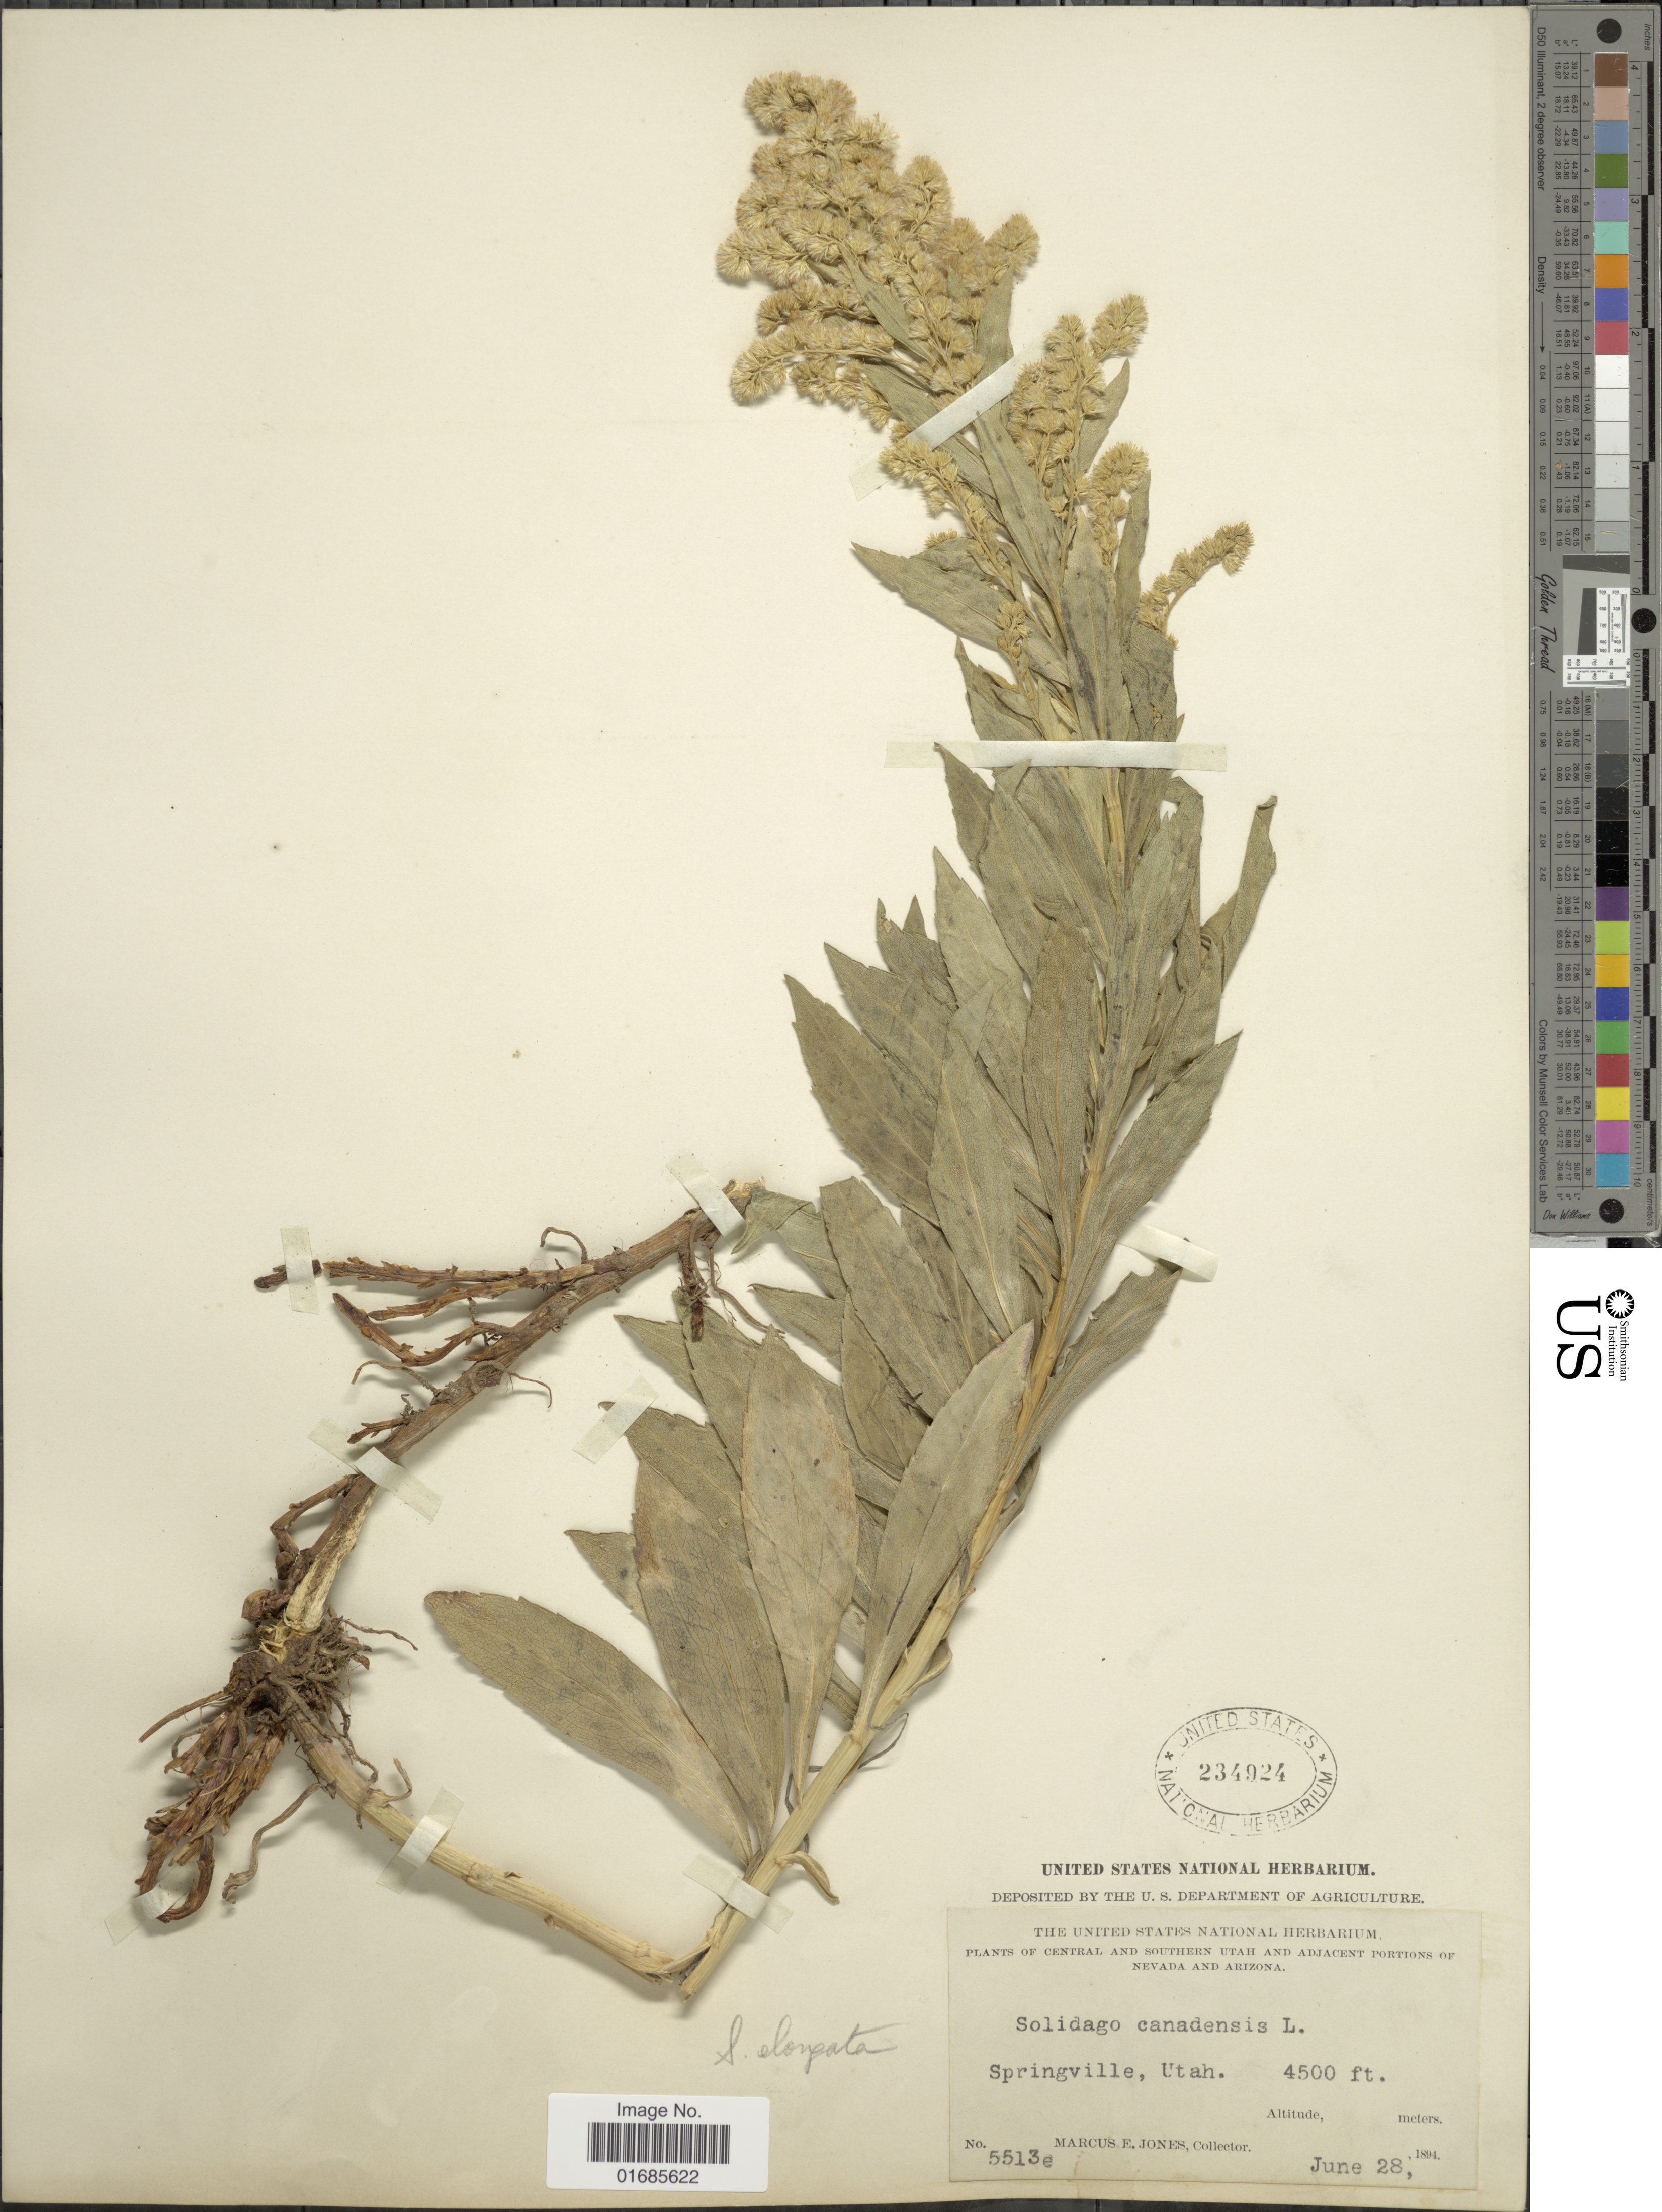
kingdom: Plantae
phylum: Tracheophyta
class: Magnoliopsida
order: Asterales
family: Asteraceae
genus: Solidago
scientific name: Solidago canadensis var. salebrosa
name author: (Piper) M.E. Jones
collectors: M. E. Jones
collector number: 5513e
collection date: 1894-06-28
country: United States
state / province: Utah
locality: Springville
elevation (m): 1372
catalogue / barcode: US 234924